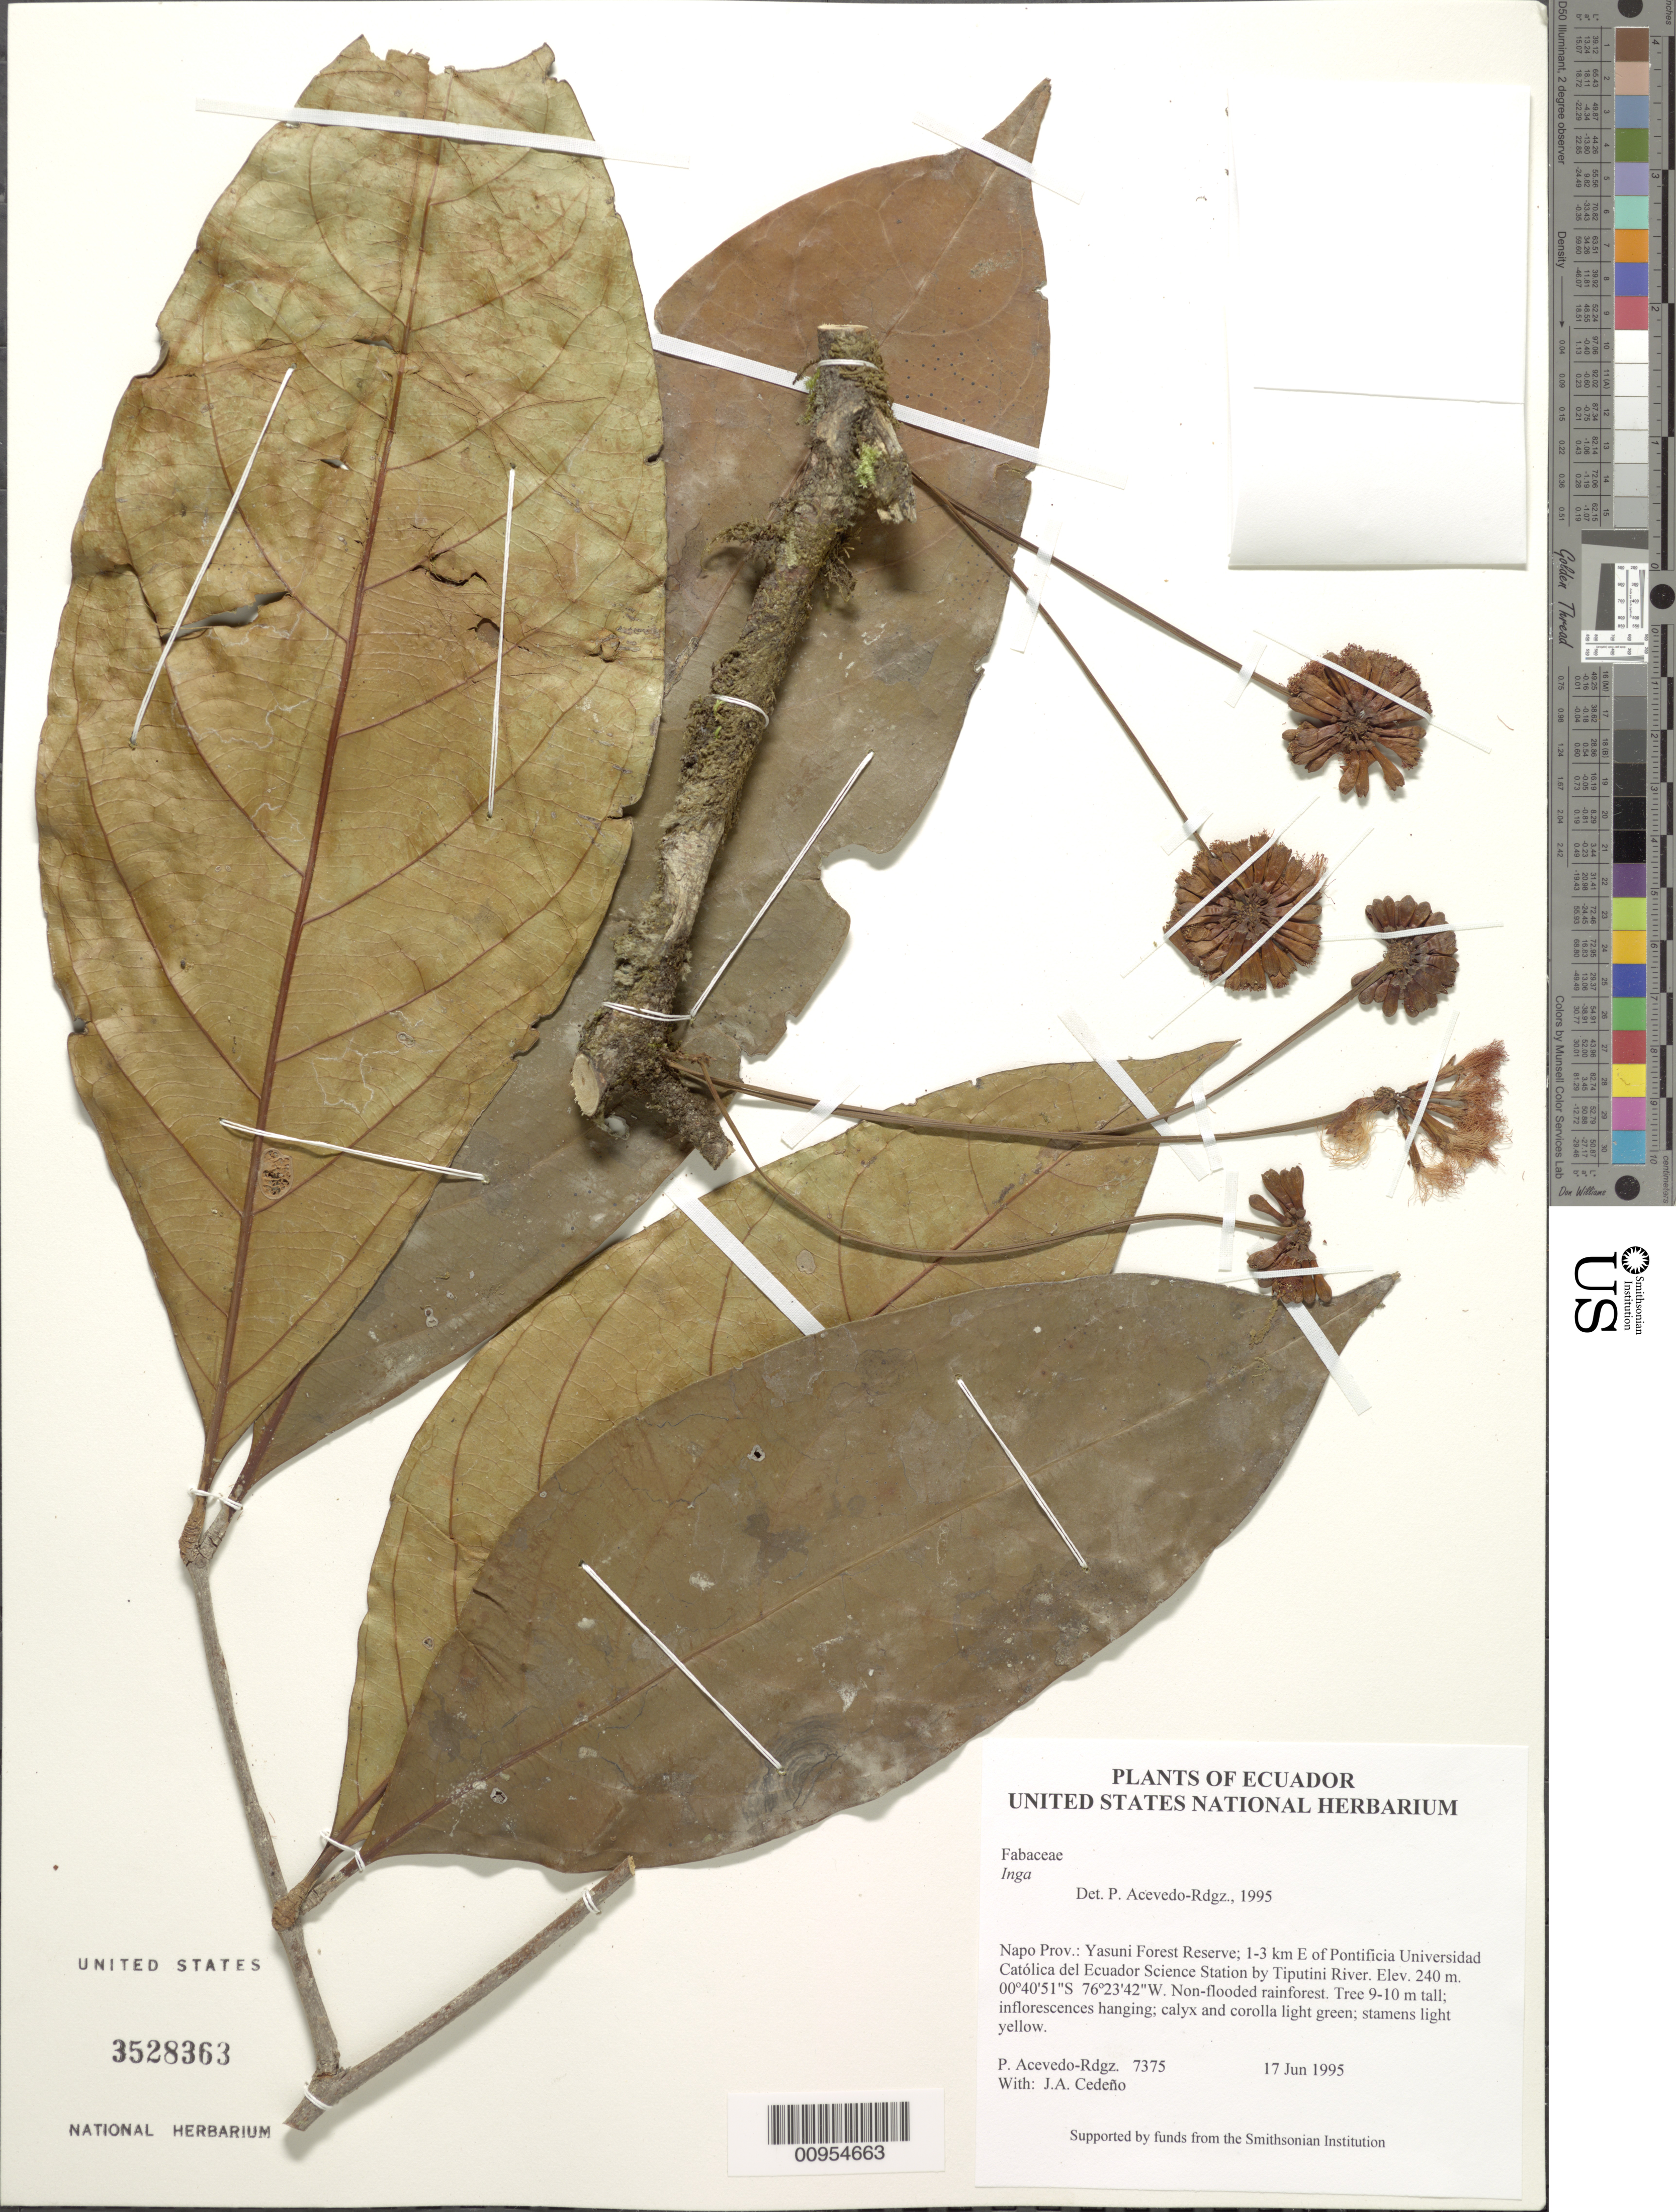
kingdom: Plantae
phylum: Tracheophyta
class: Magnoliopsida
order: Fabales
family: Fabaceae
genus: Inga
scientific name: Inga sp.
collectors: P. Acevedo-Rodr. & J. A. Cedeño M.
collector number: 7375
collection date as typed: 17 Jun 1995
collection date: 1995-06-17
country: Ecuador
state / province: Napo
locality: Napo Prov.: Yasuni Forest Reserve; 1-3 km E of Pontificia Universidad Católica del Ecuador Science Station by Tiputini River.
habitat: Non-flooded rainforest.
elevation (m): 240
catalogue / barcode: US 3528363